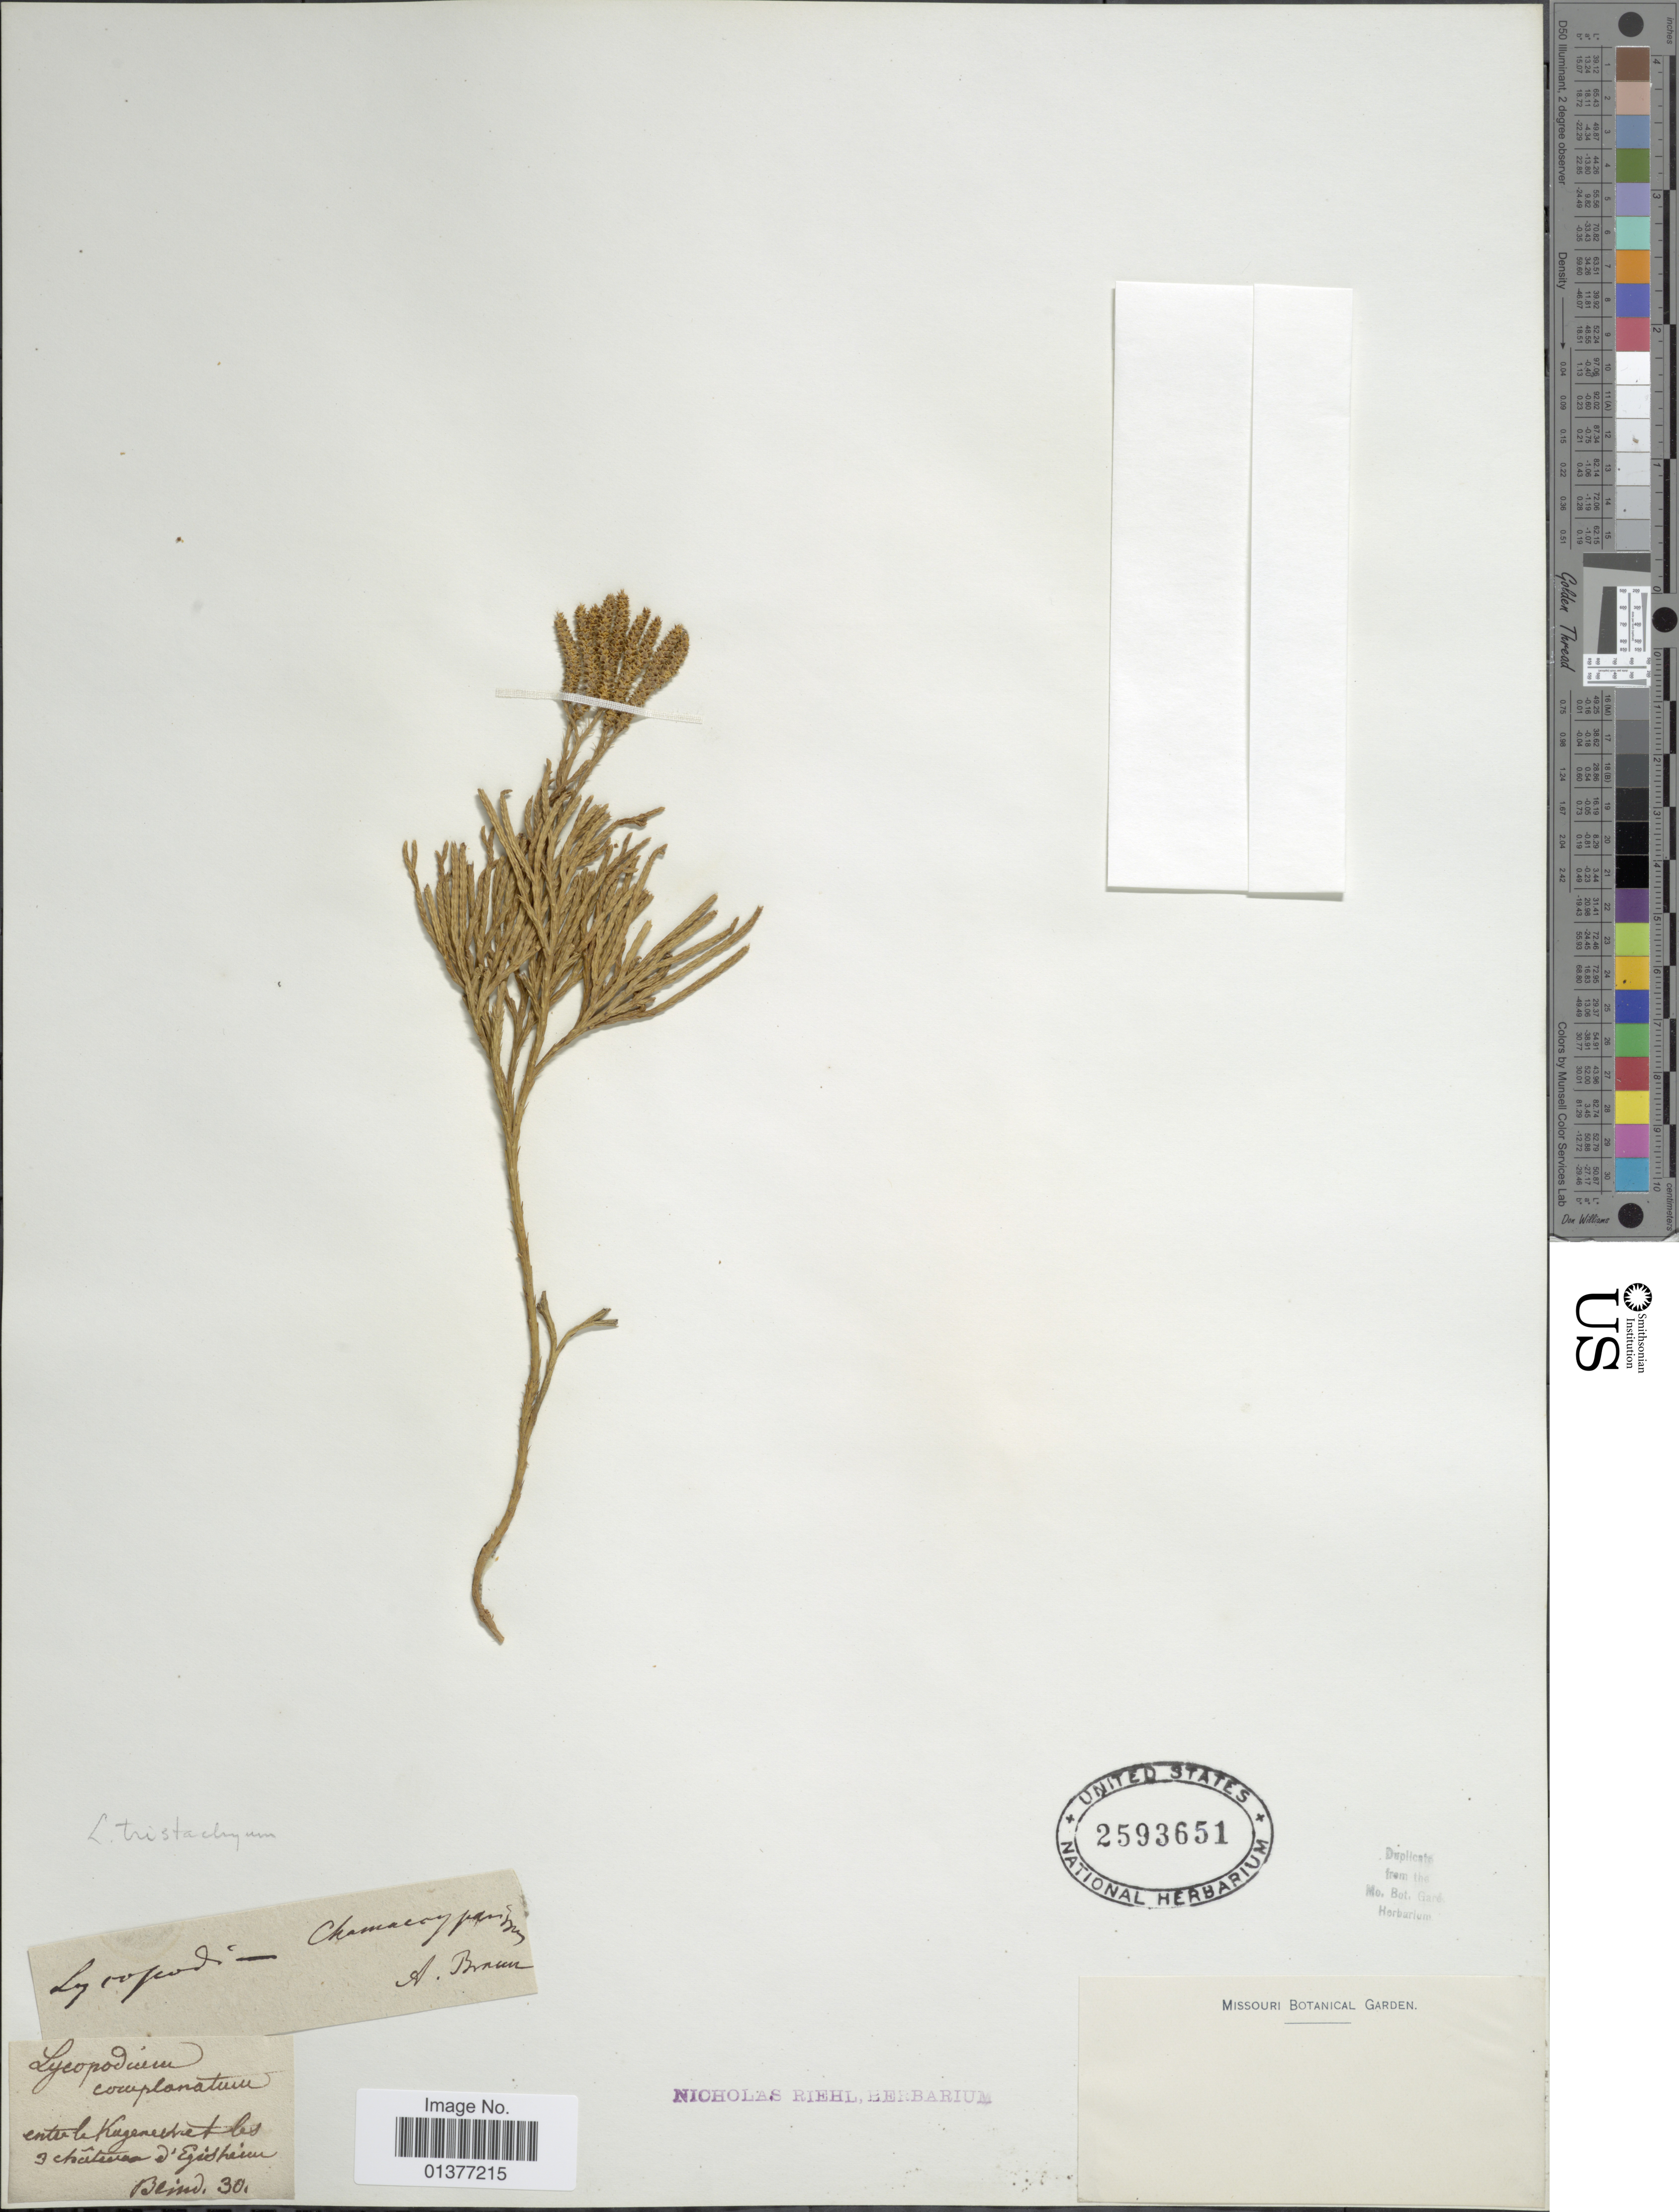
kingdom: Plantae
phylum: Tracheophyta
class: Lycopodiopsida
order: Lycopodiales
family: Lycopodiaceae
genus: Diphasiastrum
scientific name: Diphasiastrum tristachyum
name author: (Pursh) Holub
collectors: Beissn.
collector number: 30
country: France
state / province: Grand Est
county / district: Haut-Rhin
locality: Entre Kugeneck et les 3 chateau d;Eguisheim (Haut-Rhin)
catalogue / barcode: US 2593651